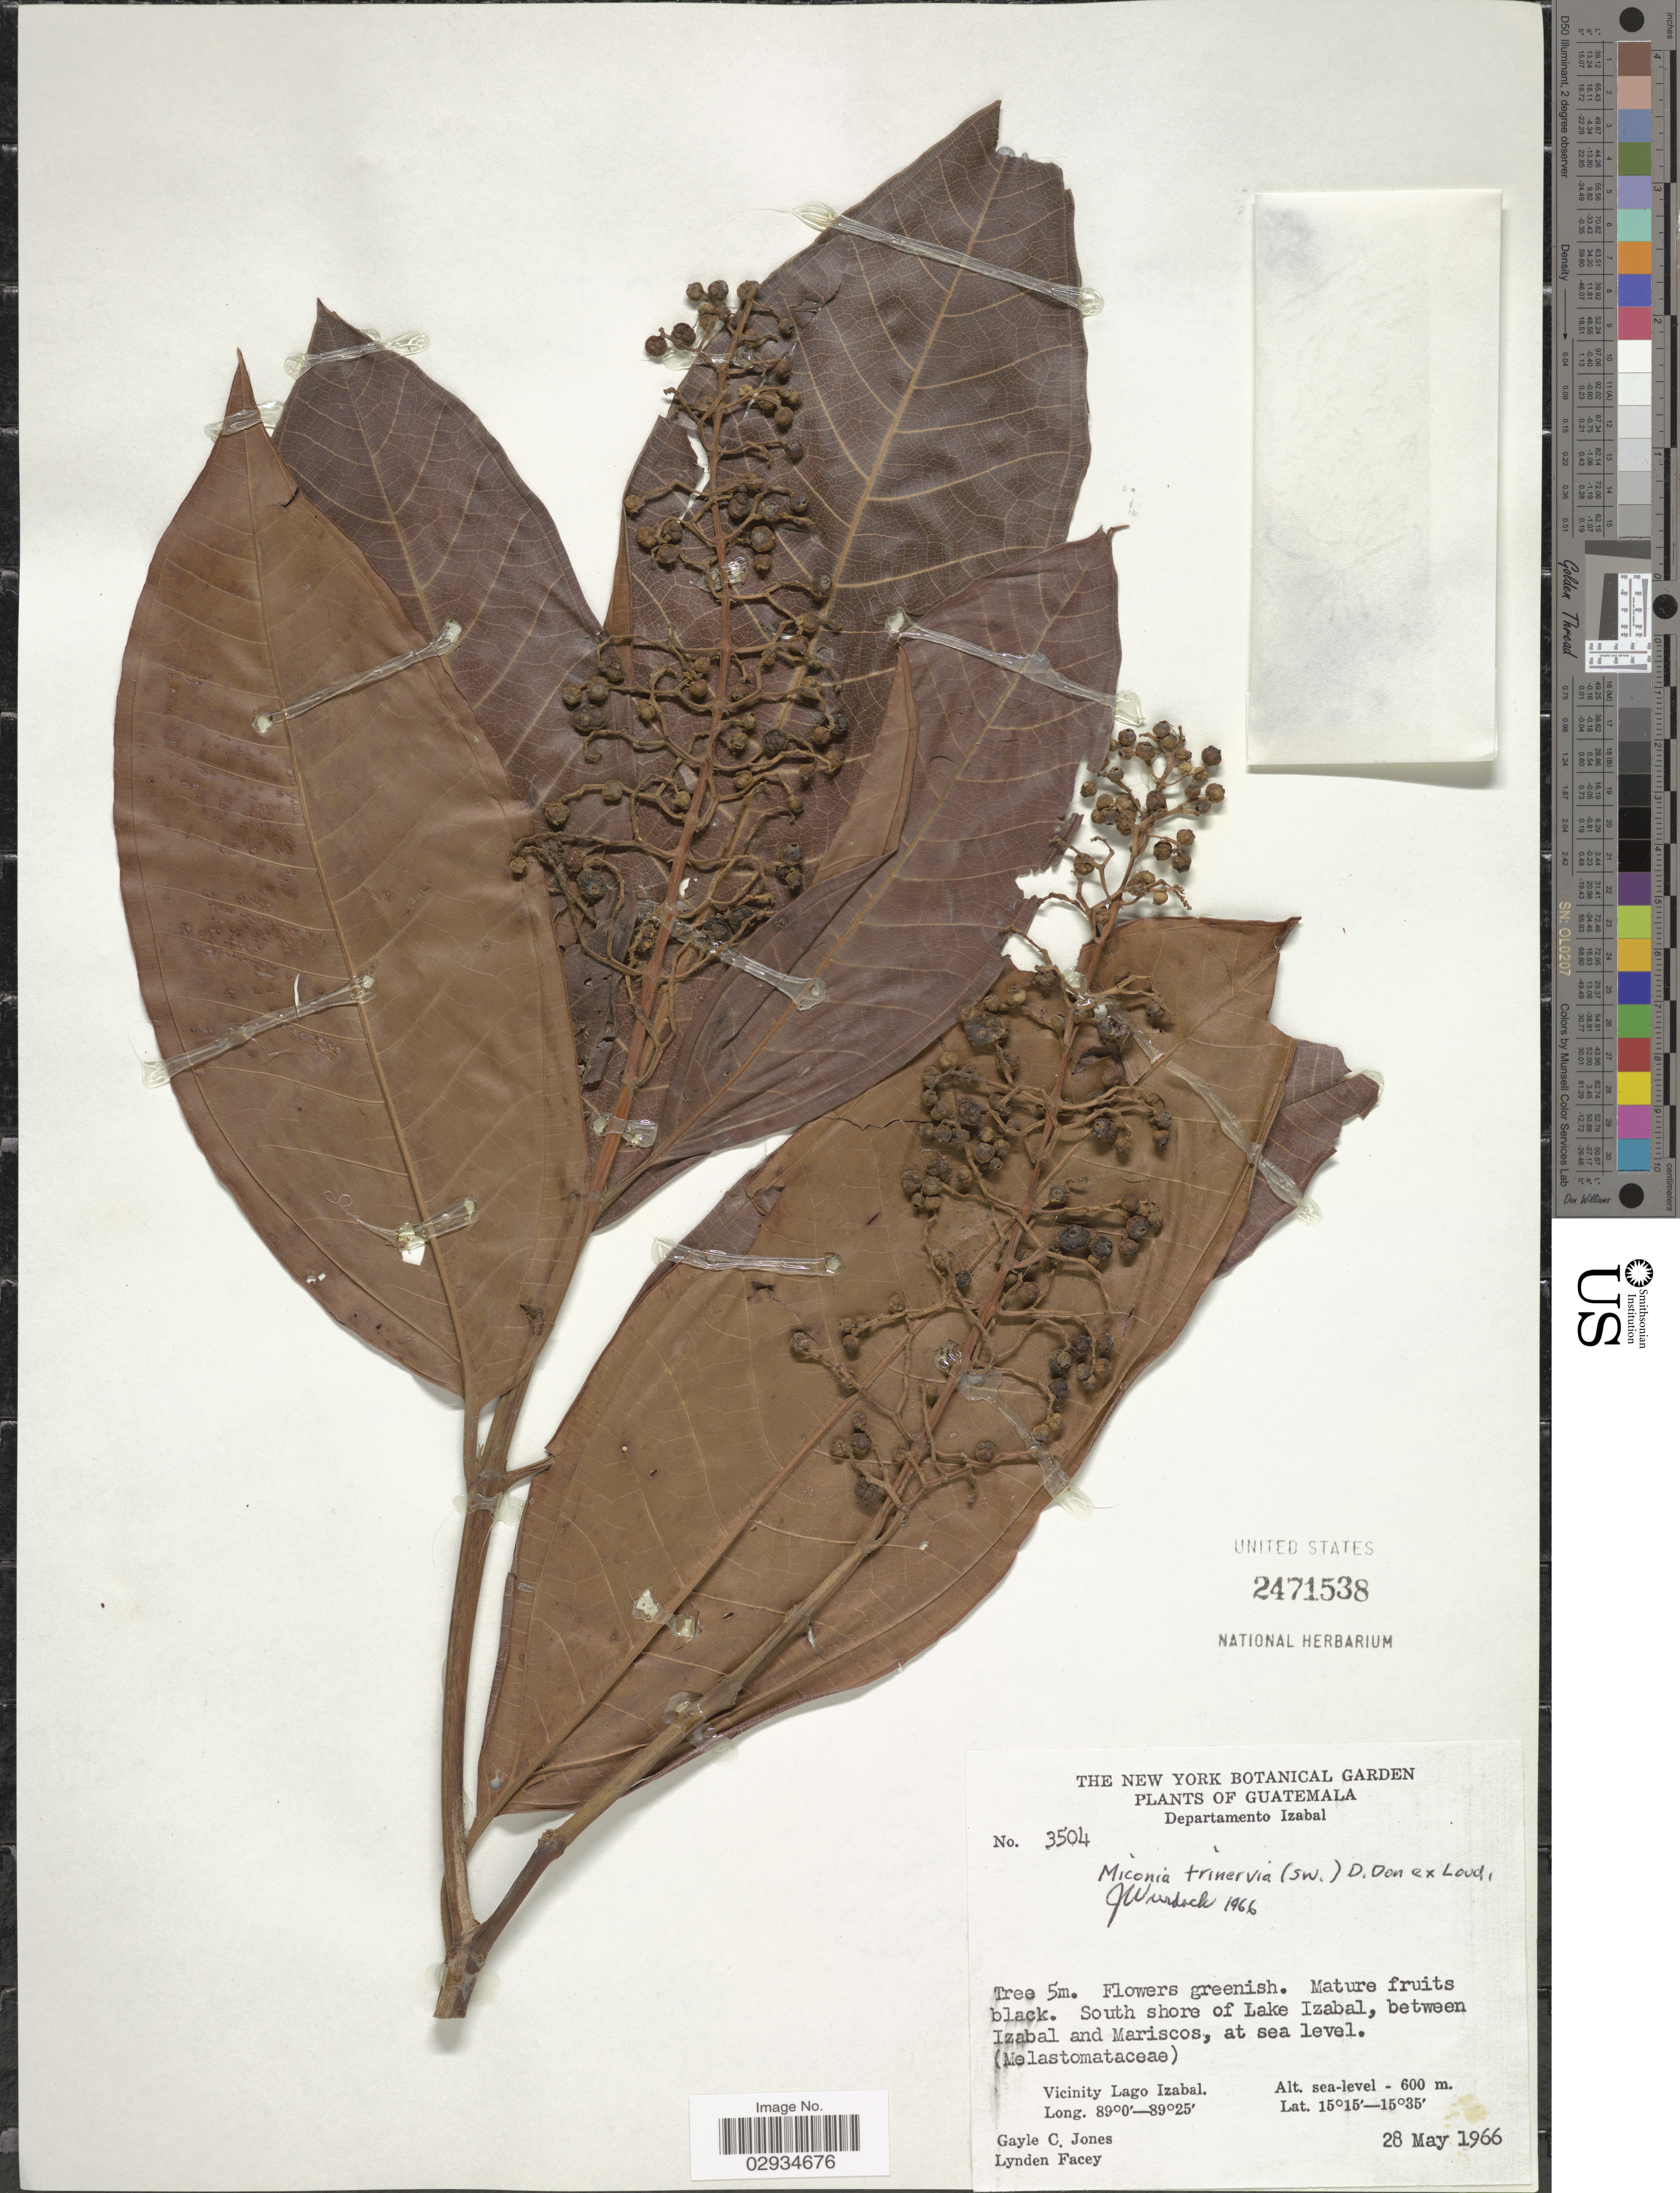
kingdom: Plantae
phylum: Tracheophyta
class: Magnoliopsida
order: Myrtales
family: Melastomataceae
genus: Miconia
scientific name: Miconia trinervia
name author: (Sw.) D. Don ex Loudon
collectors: G. C. Jones & L. Facey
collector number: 3504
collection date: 1966-05-28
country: Guatemala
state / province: Izabal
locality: South shore of Lake Izabal, between Izabal and Mariscos. Vicinity of Lago Izabal.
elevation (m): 0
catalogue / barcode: US 2471538